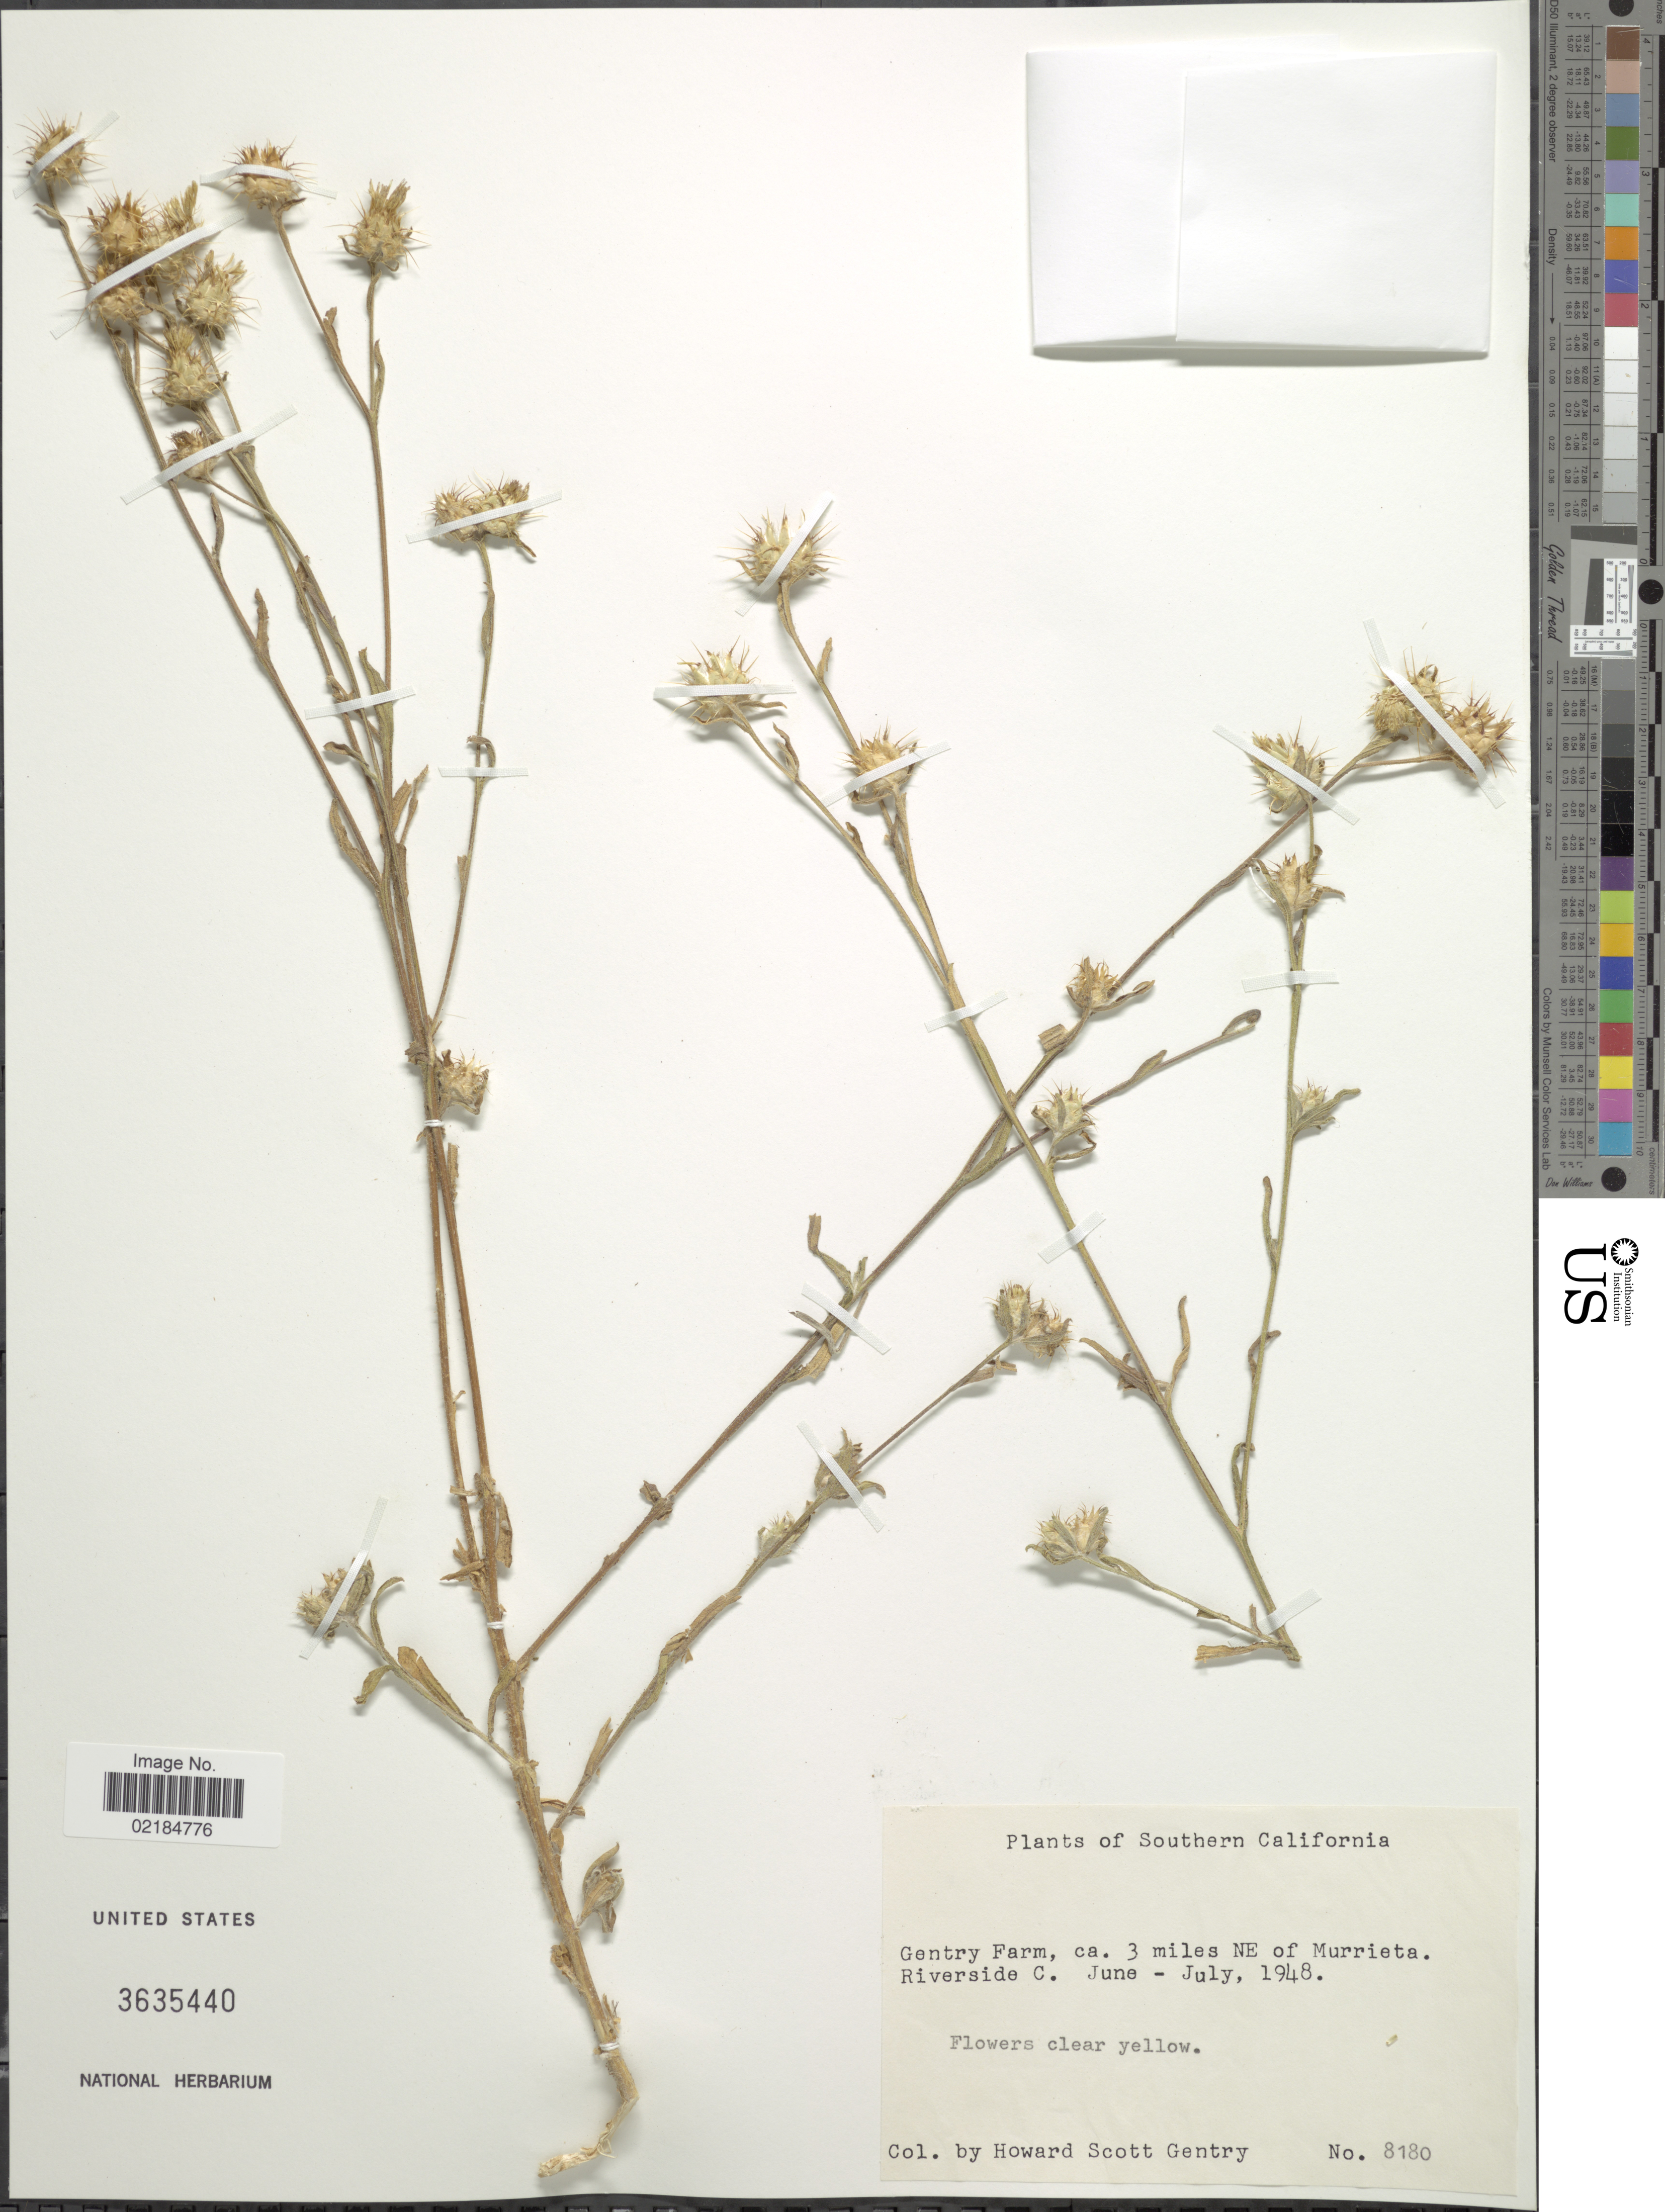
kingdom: Plantae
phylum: Tracheophyta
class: Magnoliopsida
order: Asterales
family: Asteraceae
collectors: H. S. Gentry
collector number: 8180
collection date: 1948-06/1948-07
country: United States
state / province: California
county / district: Riverside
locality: Southern California, Gentry Farm, Ca. 3 miles NE of Murrieta, Riverside C.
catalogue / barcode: US 3635440